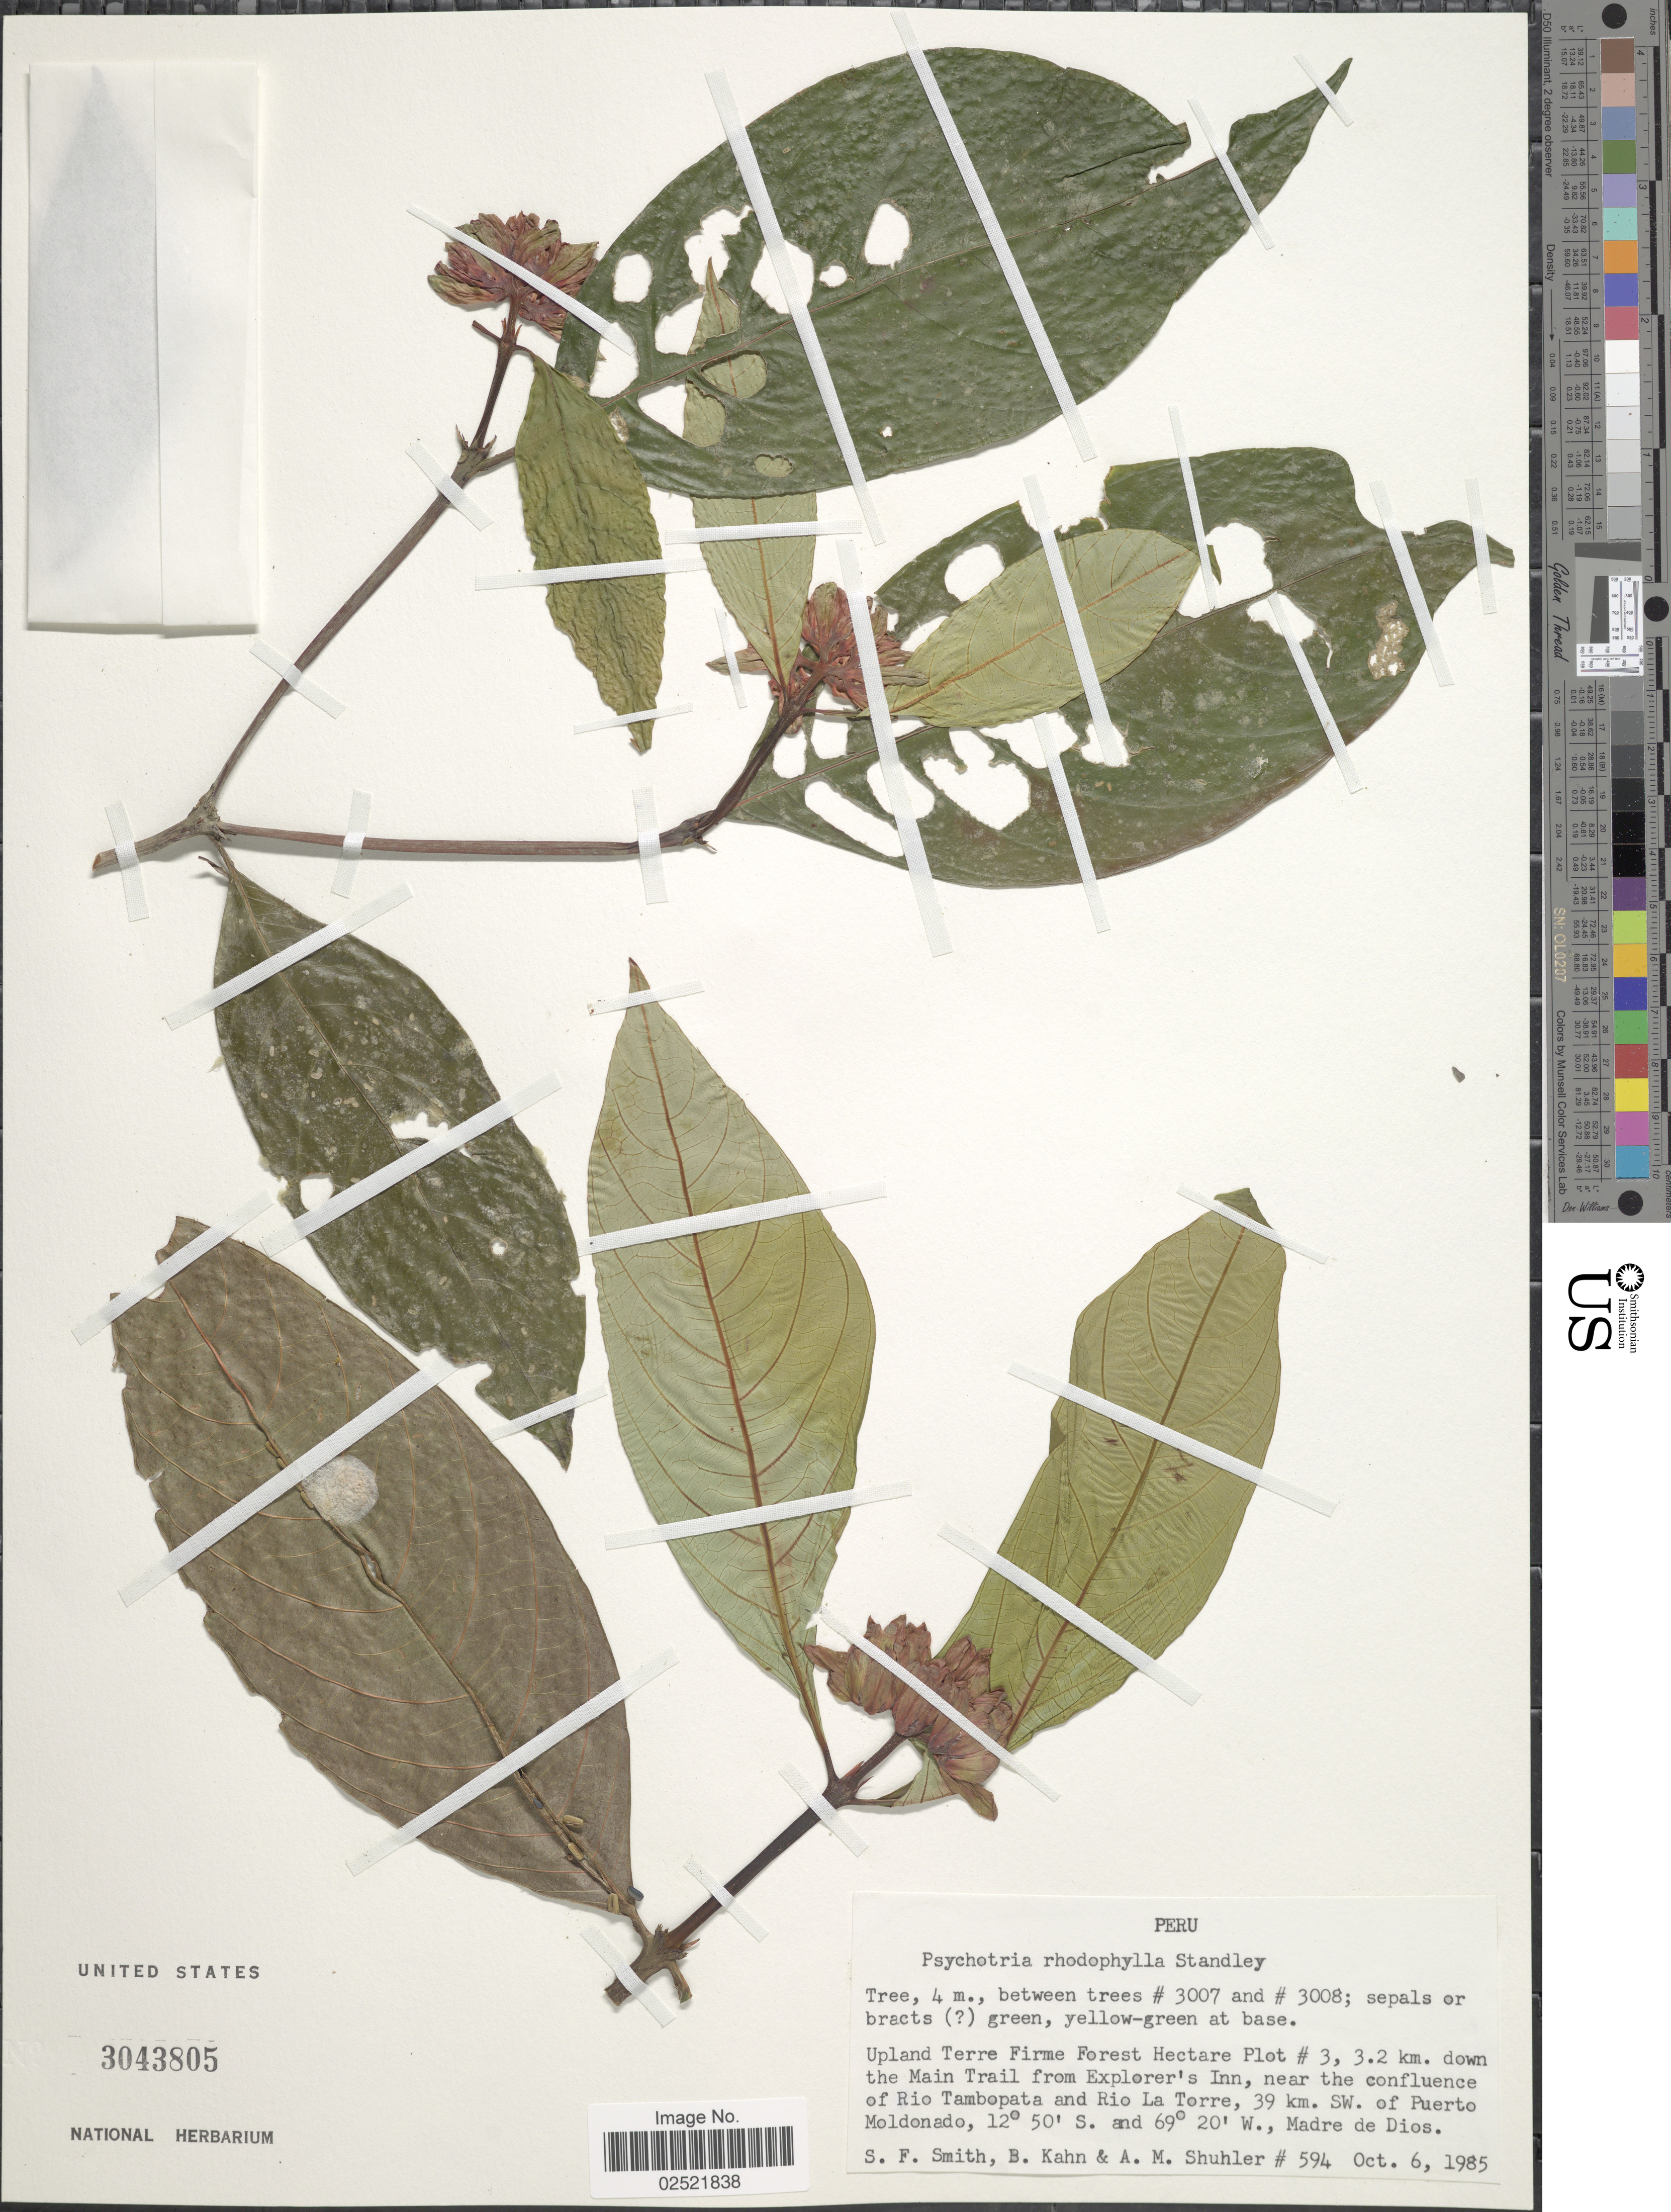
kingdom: Plantae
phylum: Tracheophyta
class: Magnoliopsida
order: Gentianales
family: Rubiaceae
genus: Psychotria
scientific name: Psychotria rhodophylla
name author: Standl.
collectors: S.F. Smith, B. Kahn & A. Shuhler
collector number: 594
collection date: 1985-10-06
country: Peru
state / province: Madre de Dios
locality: Upland Terre Firme Forest Hectare Plot #3, 3.2 km down the Main Trail from Explorer's Inn, near the confluence of Rio Tambopata and Rio La Torre, 39 km Sw of Puerto Moldonado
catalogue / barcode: US 3043805